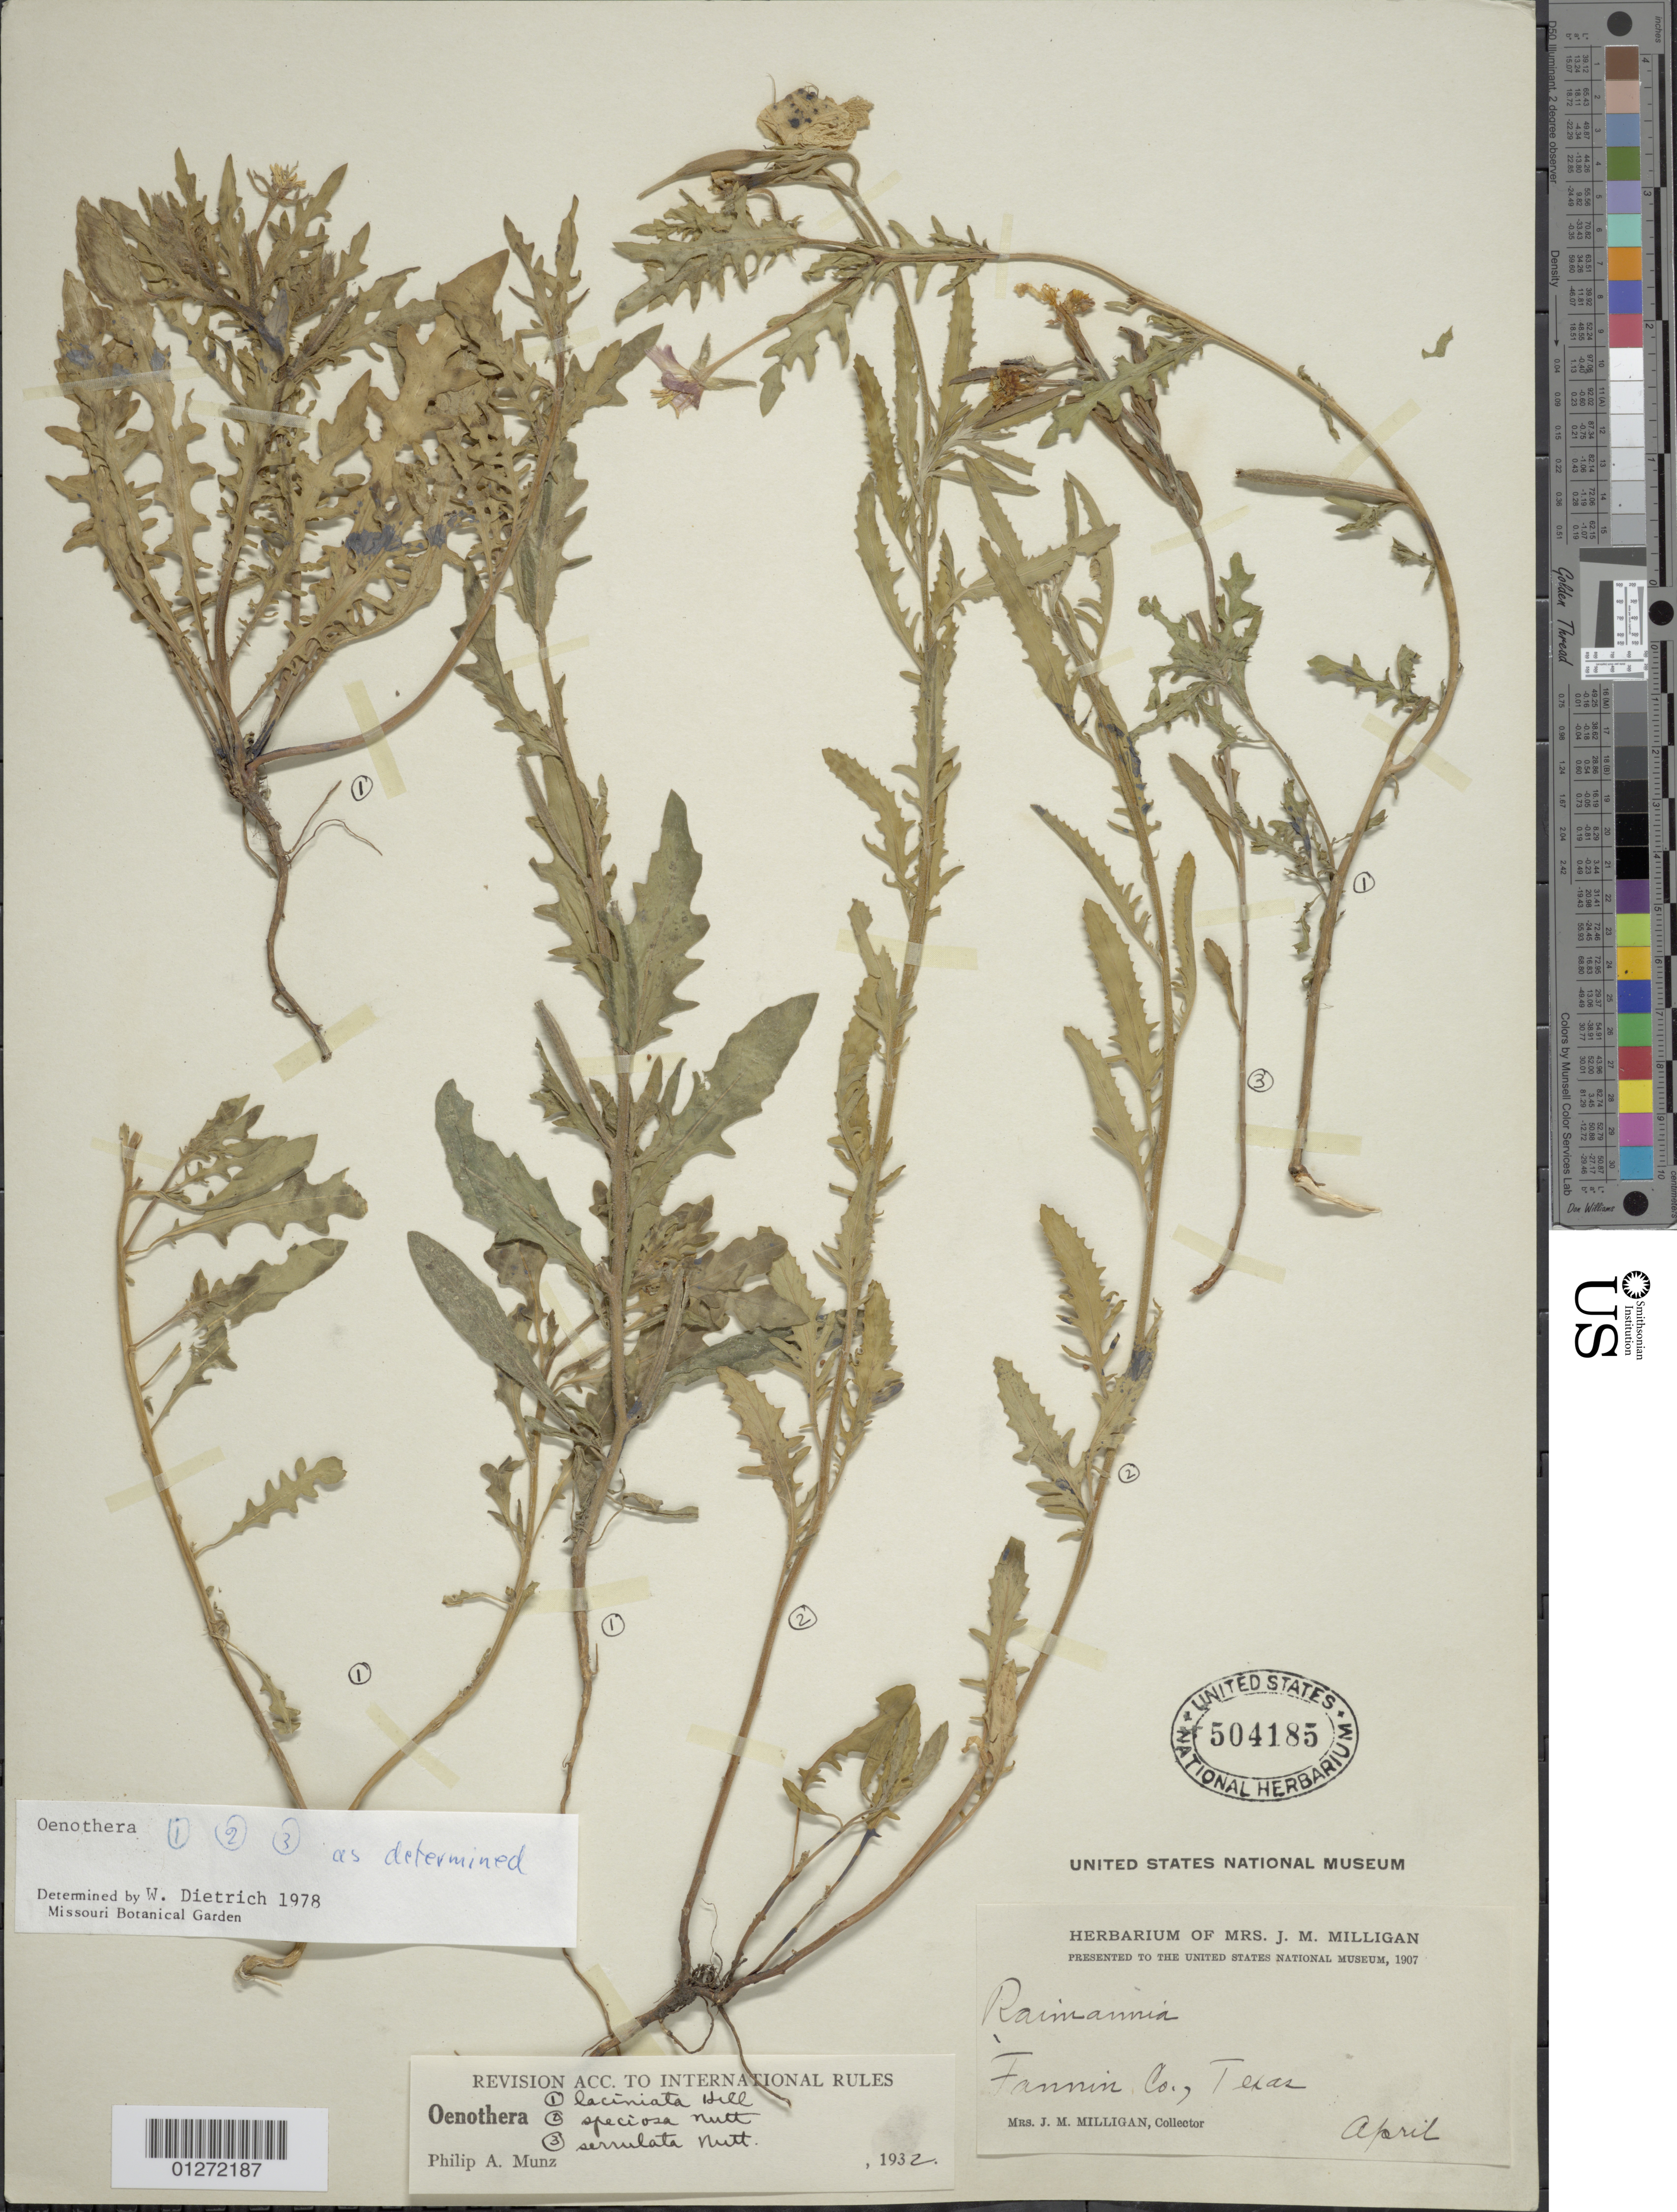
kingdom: Plantae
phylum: Tracheophyta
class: Magnoliopsida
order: Myrtales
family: Onagraceae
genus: Oenothera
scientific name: Oenothera laciniata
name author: Hill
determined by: Dietrich, W.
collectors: J. M. Milligan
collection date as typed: Apr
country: United States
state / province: Texas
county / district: Fannin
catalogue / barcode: US 504185